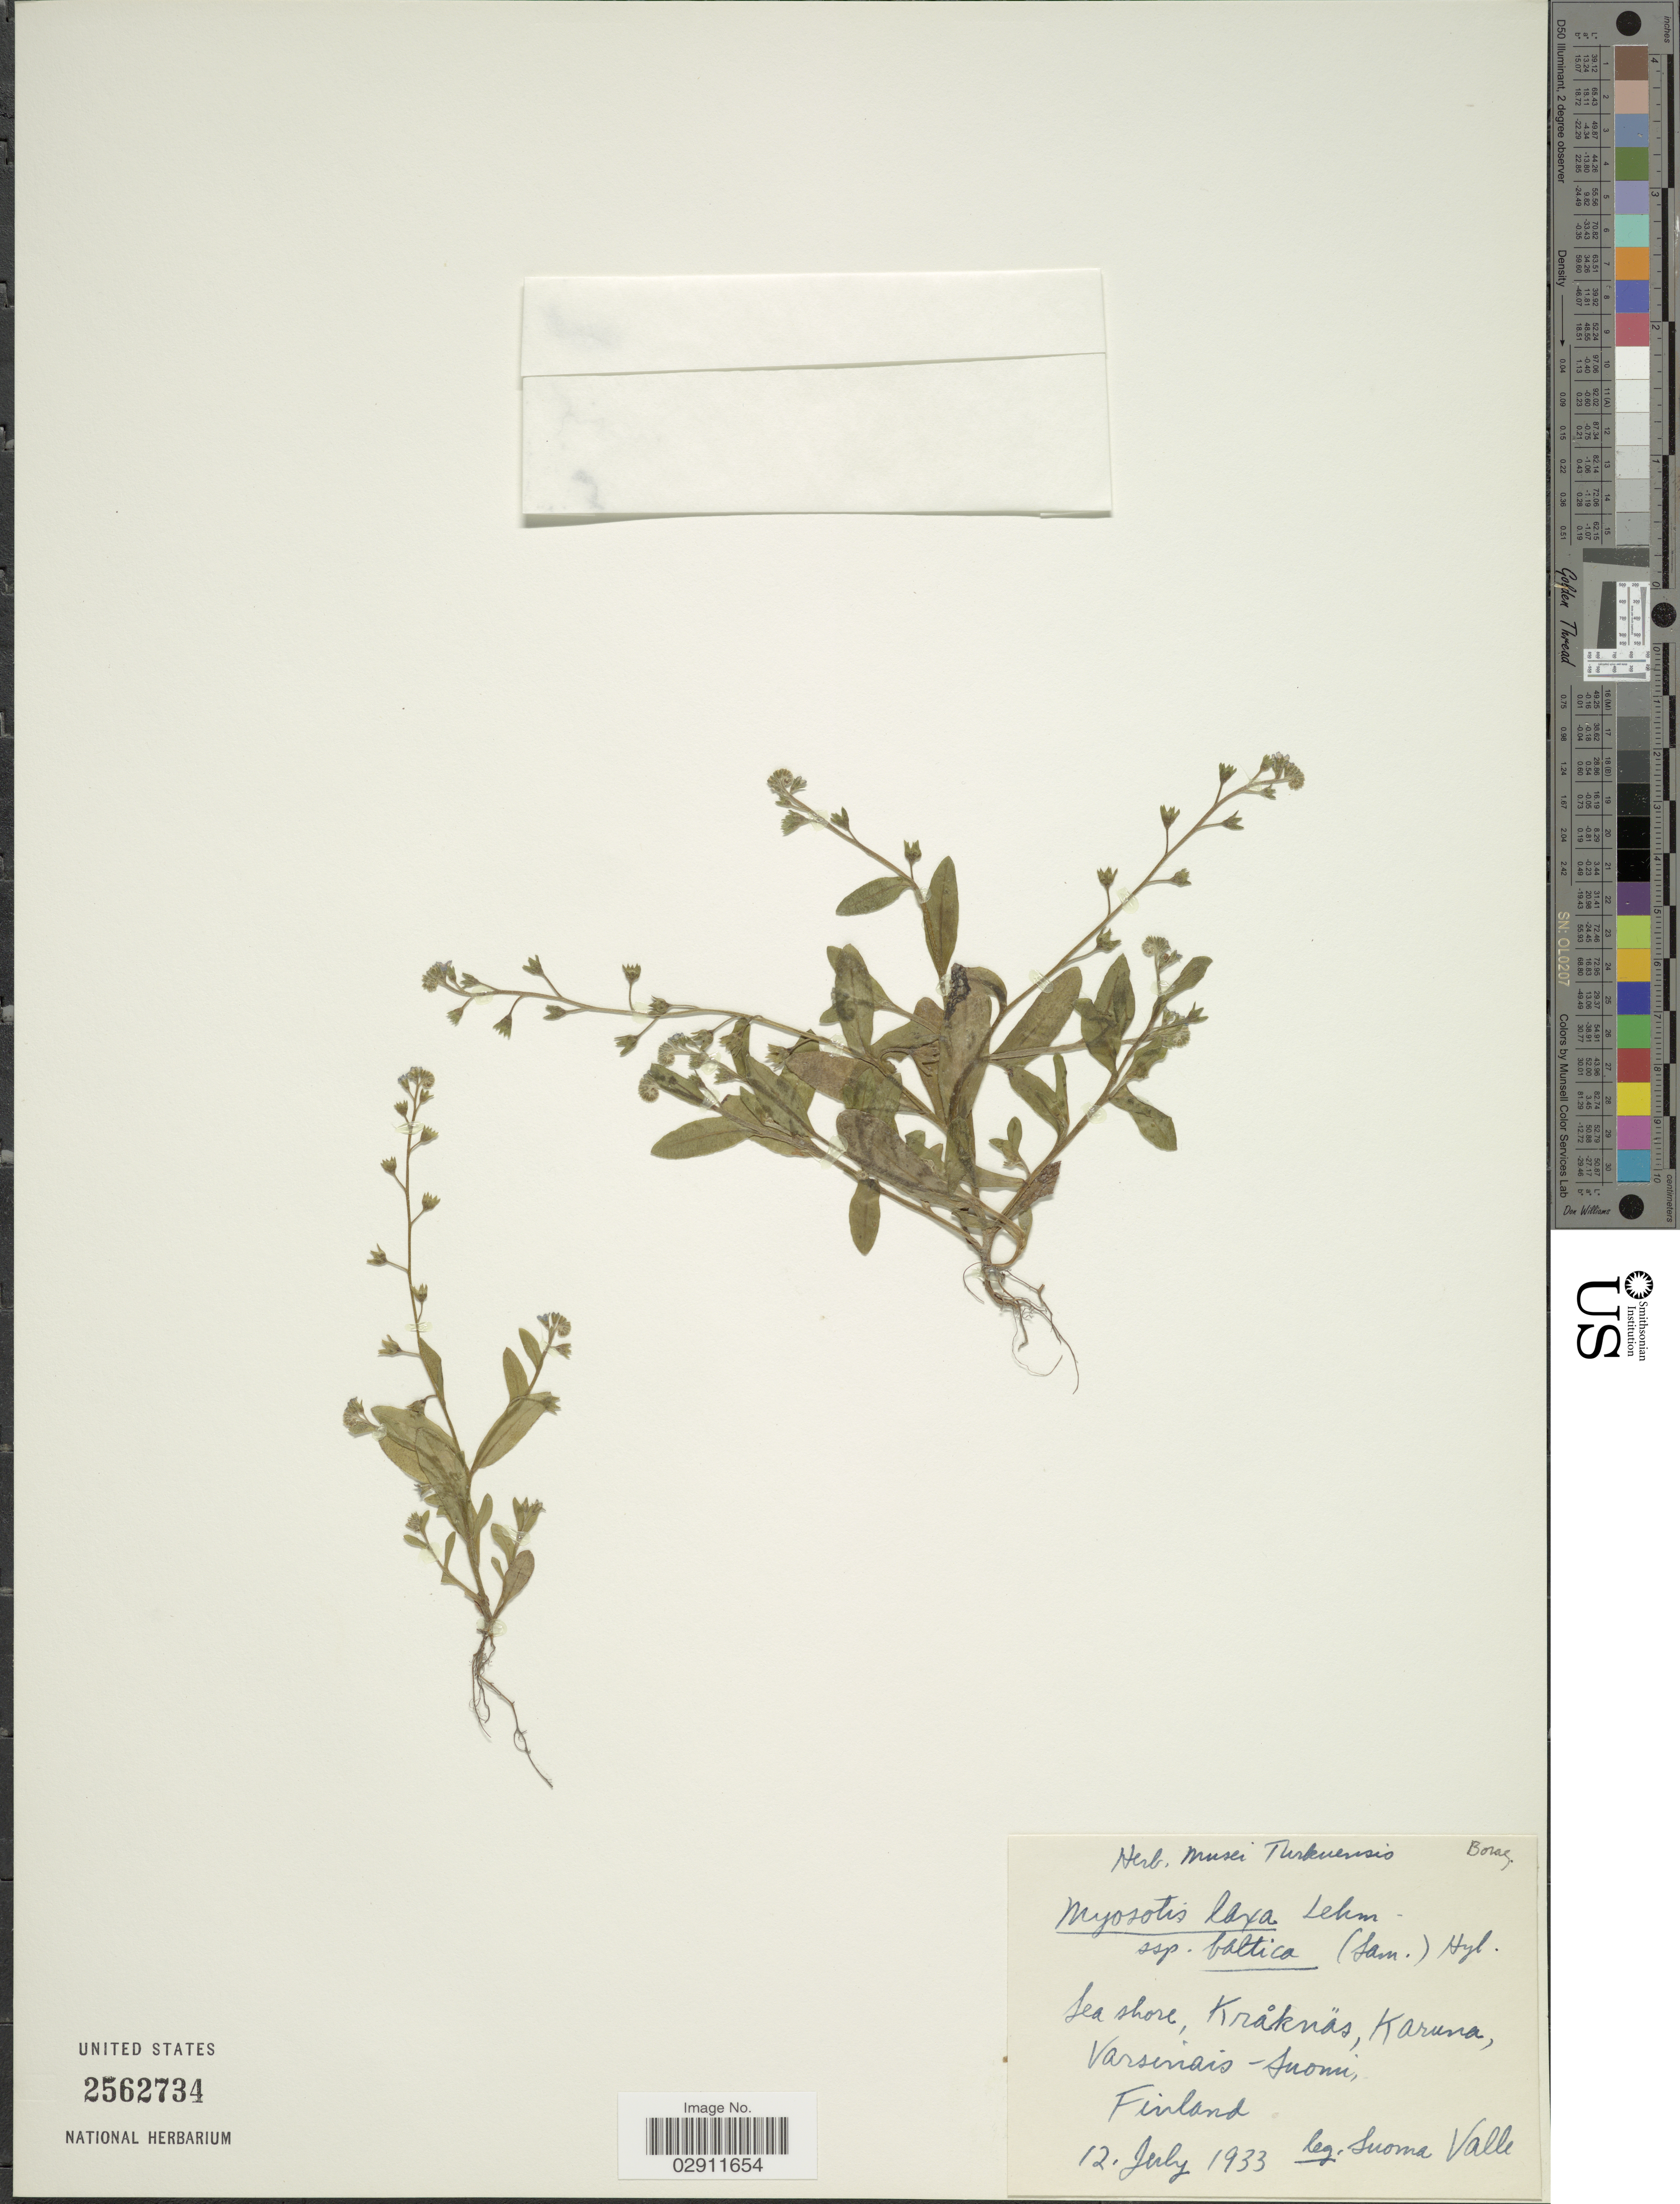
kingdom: Plantae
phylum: Tracheophyta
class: Magnoliopsida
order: Boraginales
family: Boraginaceae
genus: Myosotis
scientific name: Myosotis laxa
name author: F. Lehm.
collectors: S. Valle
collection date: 1933-07-12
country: Finland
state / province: Varsinais-Suomi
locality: Sea shore, Kråknäs, Karuna.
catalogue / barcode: US 2562734